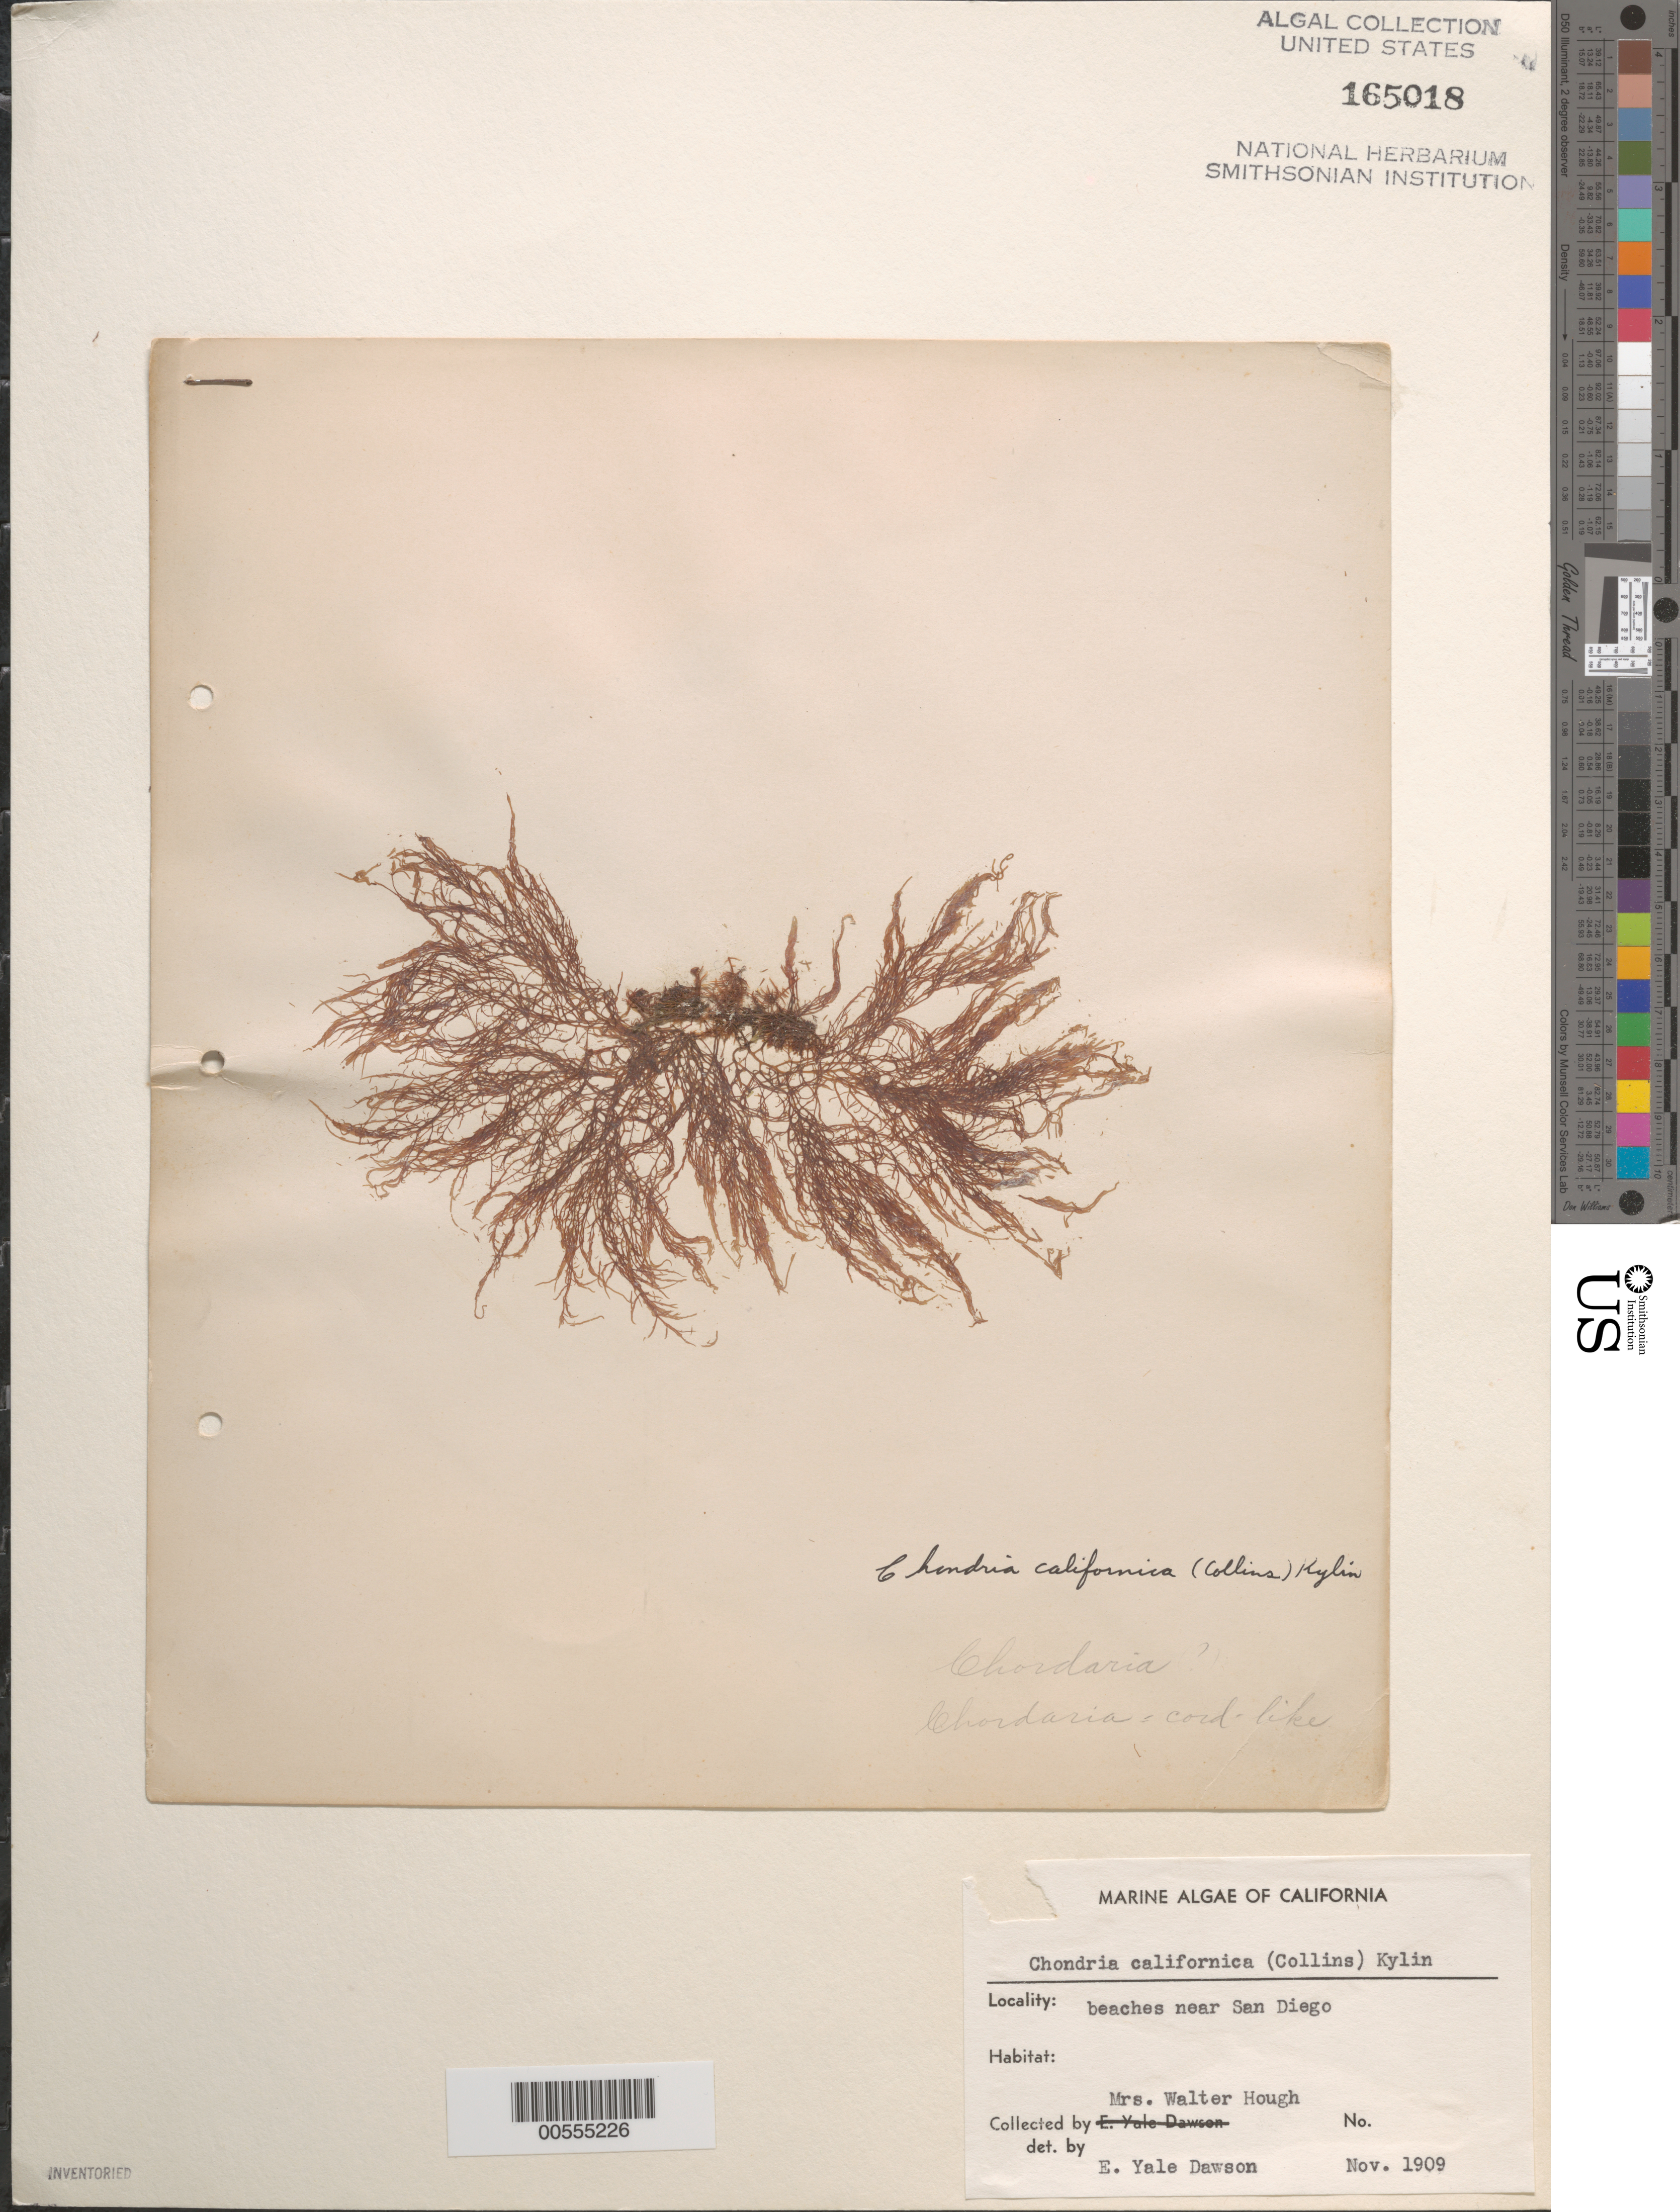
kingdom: Plantae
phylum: Rhodophyta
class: Florideophyceae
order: Ceramiales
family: Rhodomelaceae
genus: Chondria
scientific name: Chondria acrorhizophora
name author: Setch. & N.L. Gardner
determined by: Algae name updating Project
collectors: Mrs W. Hough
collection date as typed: Nov 1909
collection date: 1909-11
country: United States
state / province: California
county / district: San Diego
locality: Near San Diego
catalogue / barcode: US 165018